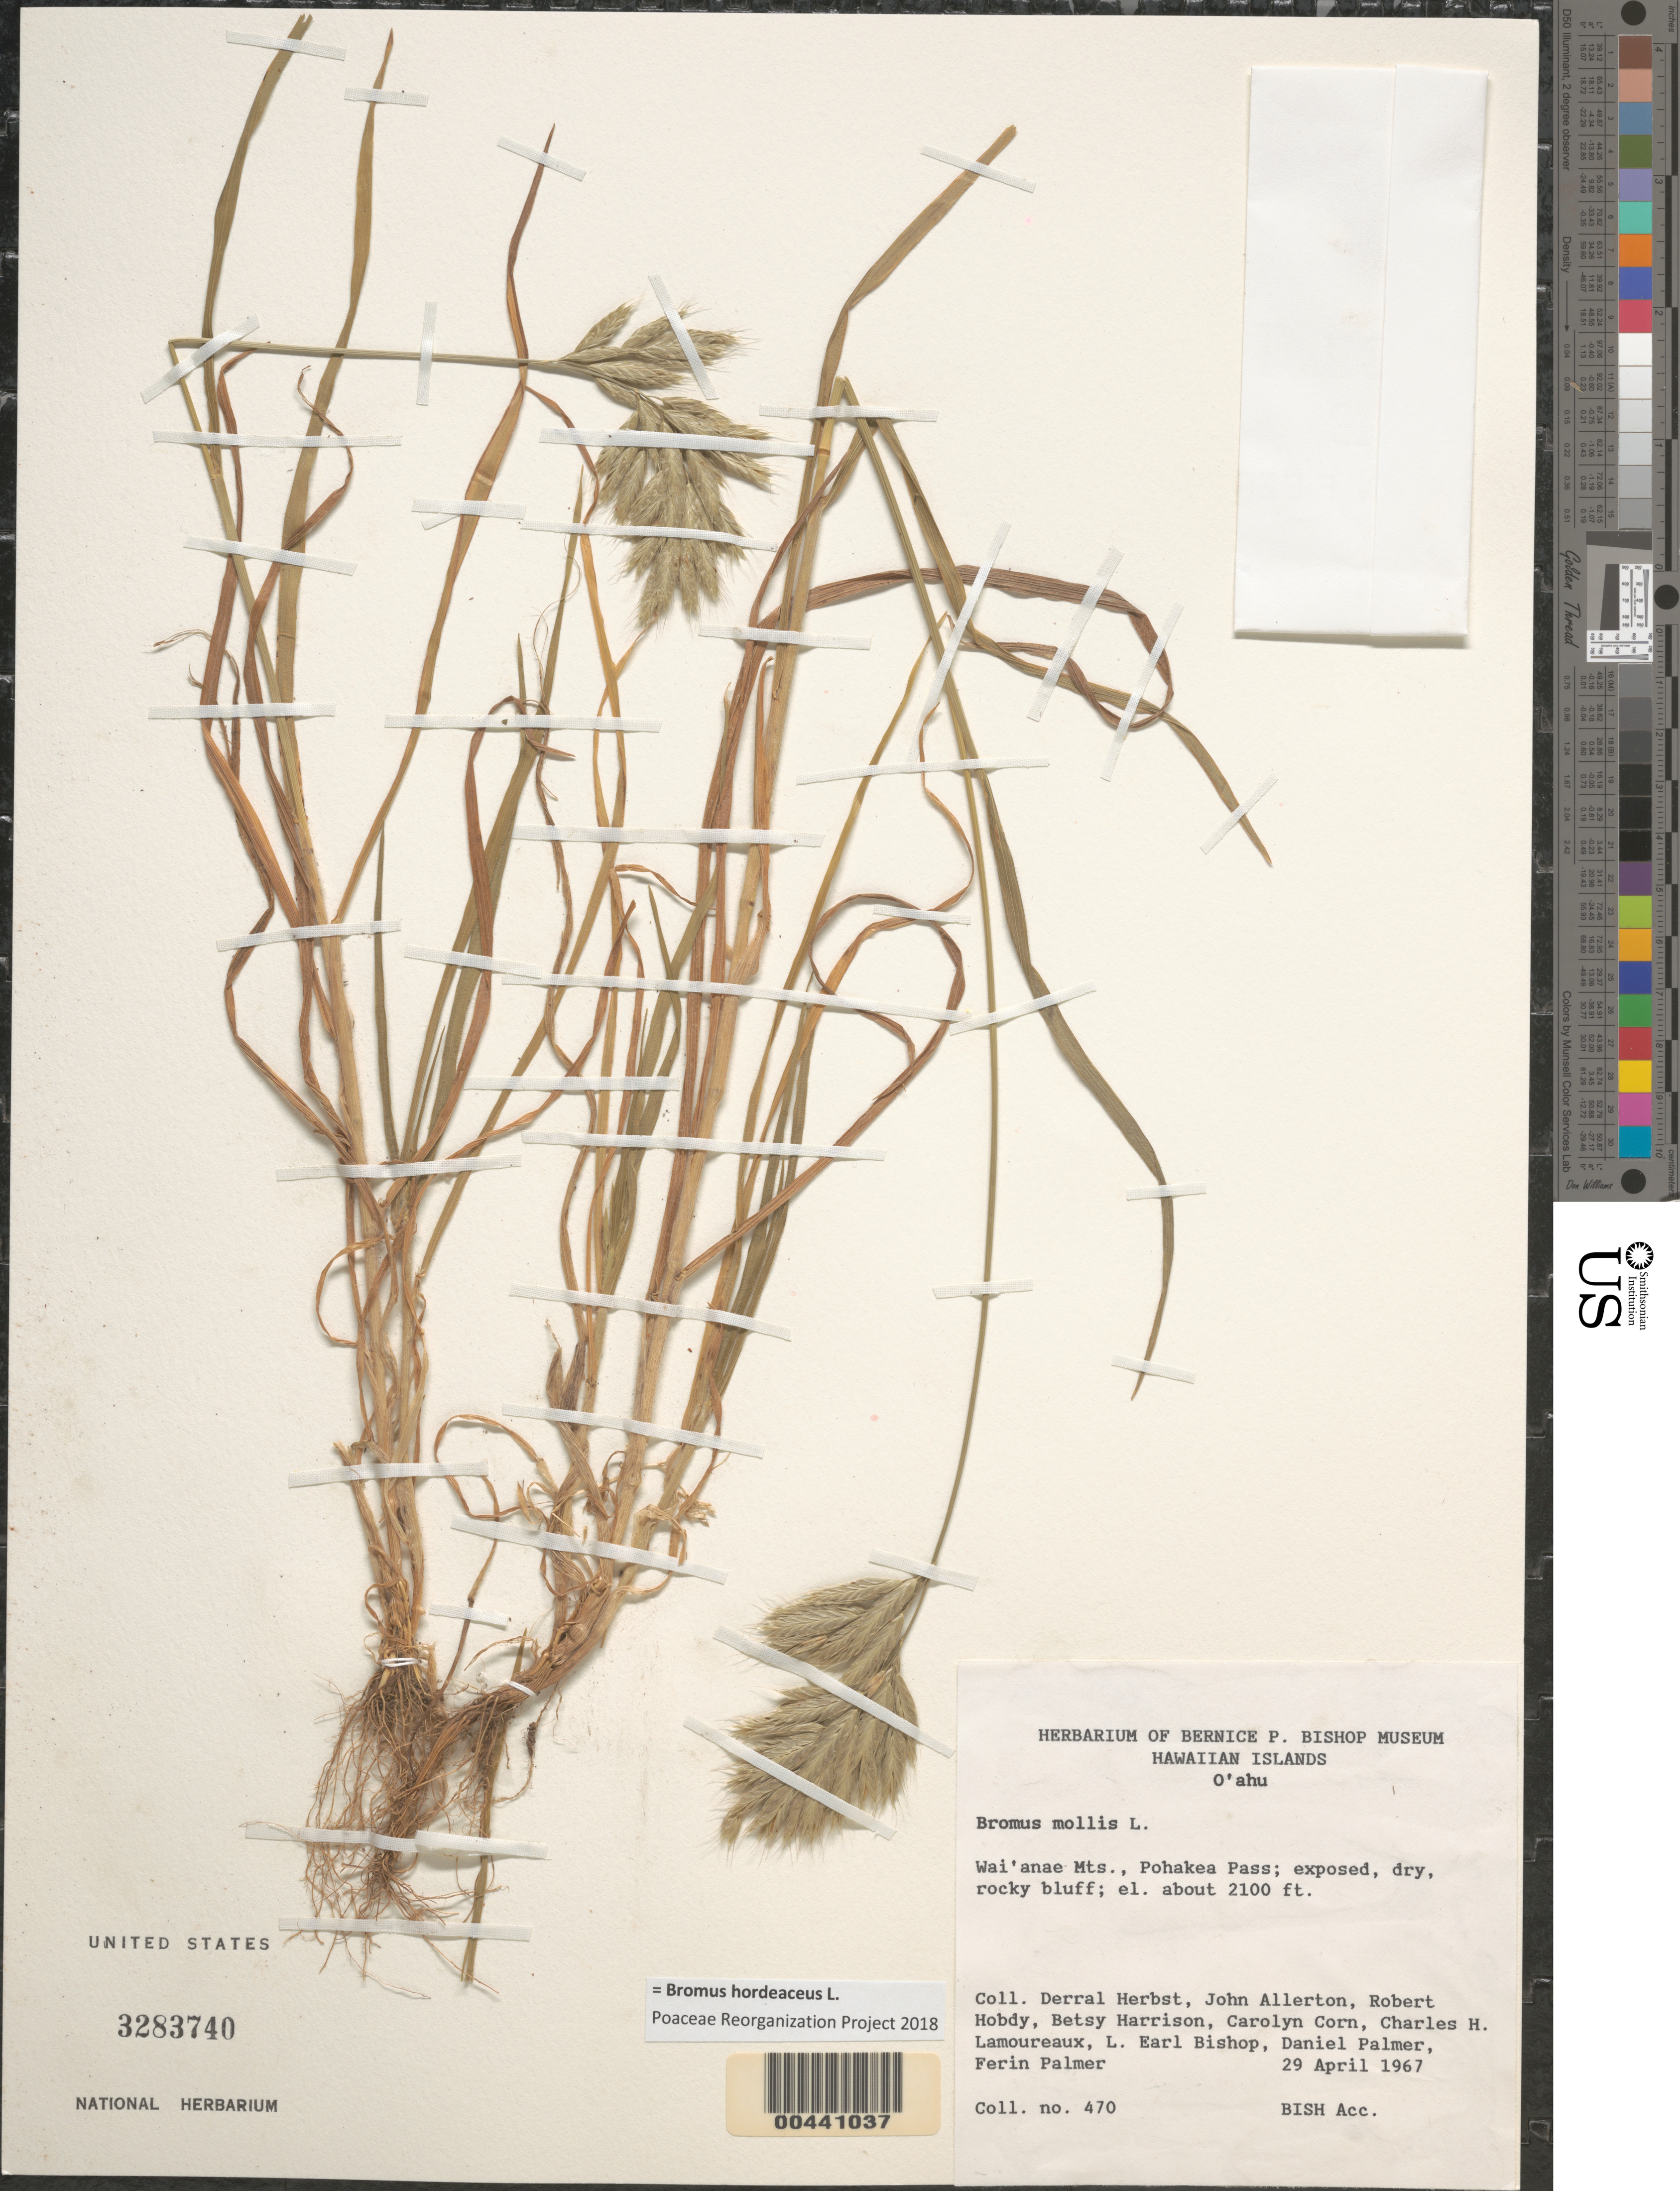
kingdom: Plantae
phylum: Tracheophyta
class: Liliopsida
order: Poales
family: Poaceae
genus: Bromus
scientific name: Bromus hordeaceus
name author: L.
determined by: Poaceae Reorganization Project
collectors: D. R. Herbst, J. Allerton, R. Hobdy & B. Harrison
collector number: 470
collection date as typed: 26 Apr 1967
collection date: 1967-04-26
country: United States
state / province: Hawaii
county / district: Honolulu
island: Oahu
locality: Waianae Mts., Pohakea Pass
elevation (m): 640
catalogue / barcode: US 3283740